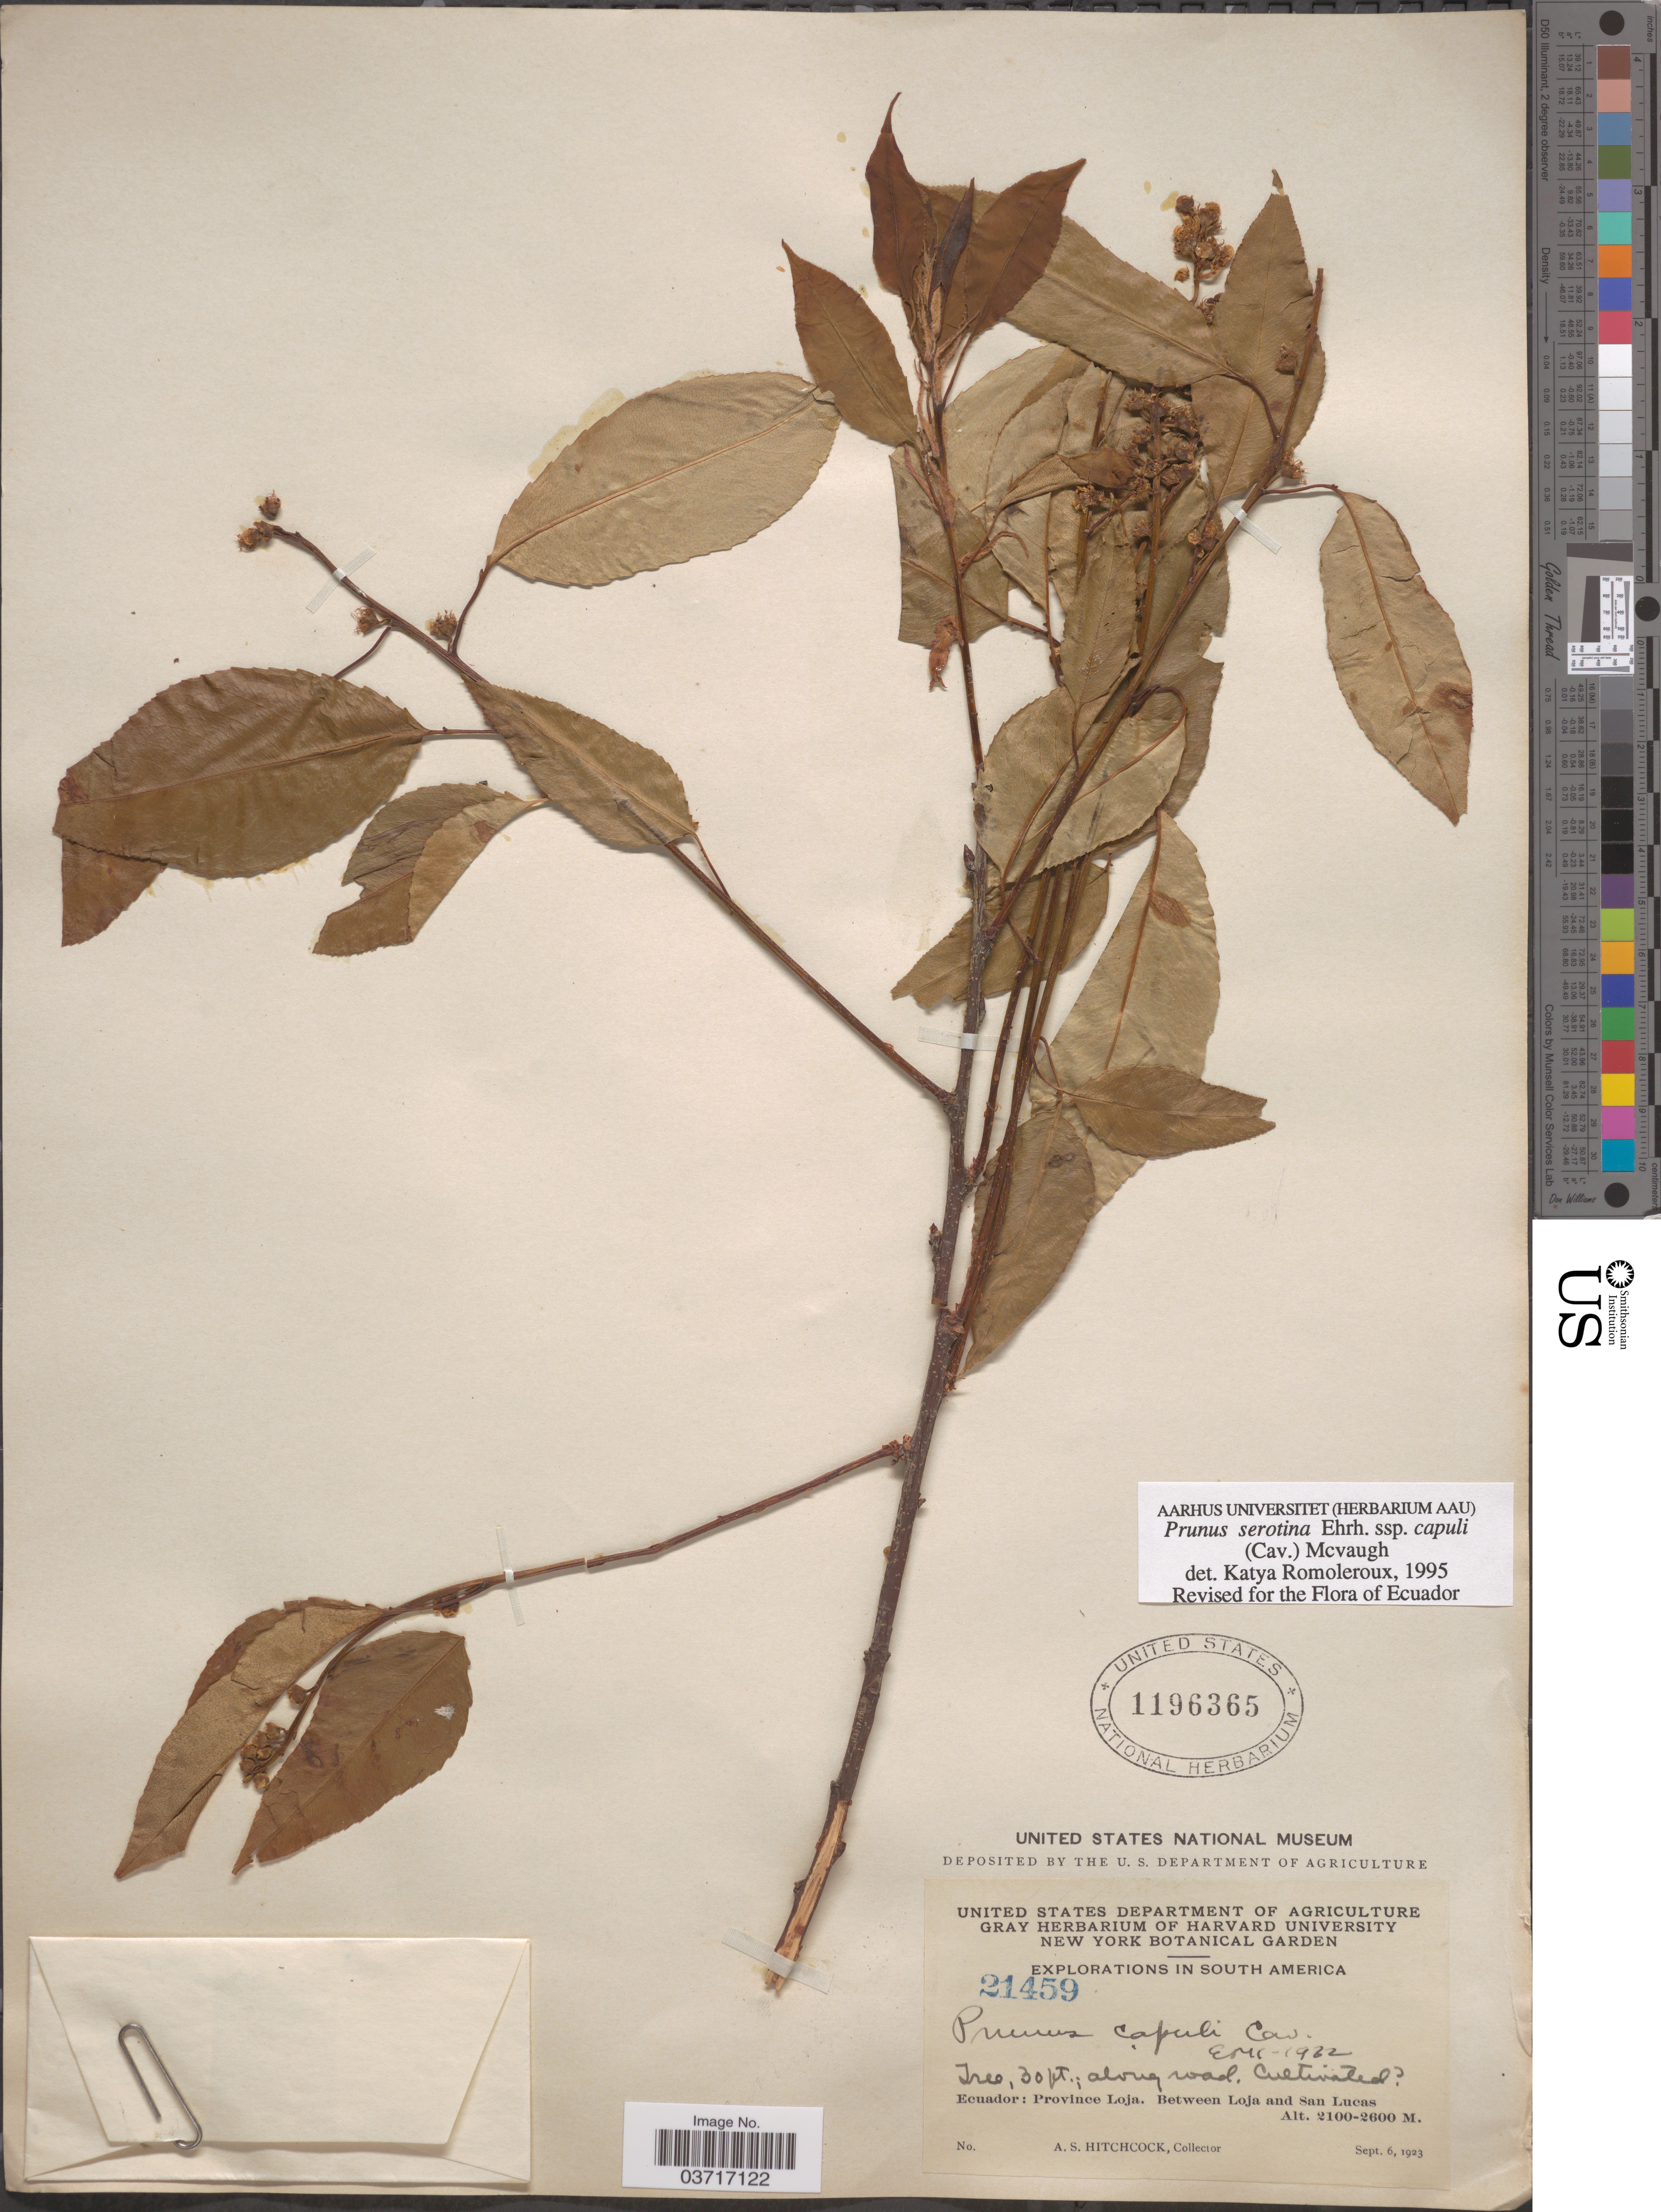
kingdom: Plantae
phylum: Tracheophyta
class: Magnoliopsida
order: Rosales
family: Rosaceae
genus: Prunus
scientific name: Prunus serotina subsp. capuli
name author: (Cav. ex Spreng.) McVaugh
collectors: A. S. Hitchcock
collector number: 21459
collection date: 1923-09-06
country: Ecuador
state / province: Loja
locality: Between Loja and San Lucas.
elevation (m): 2100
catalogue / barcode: US 1196365